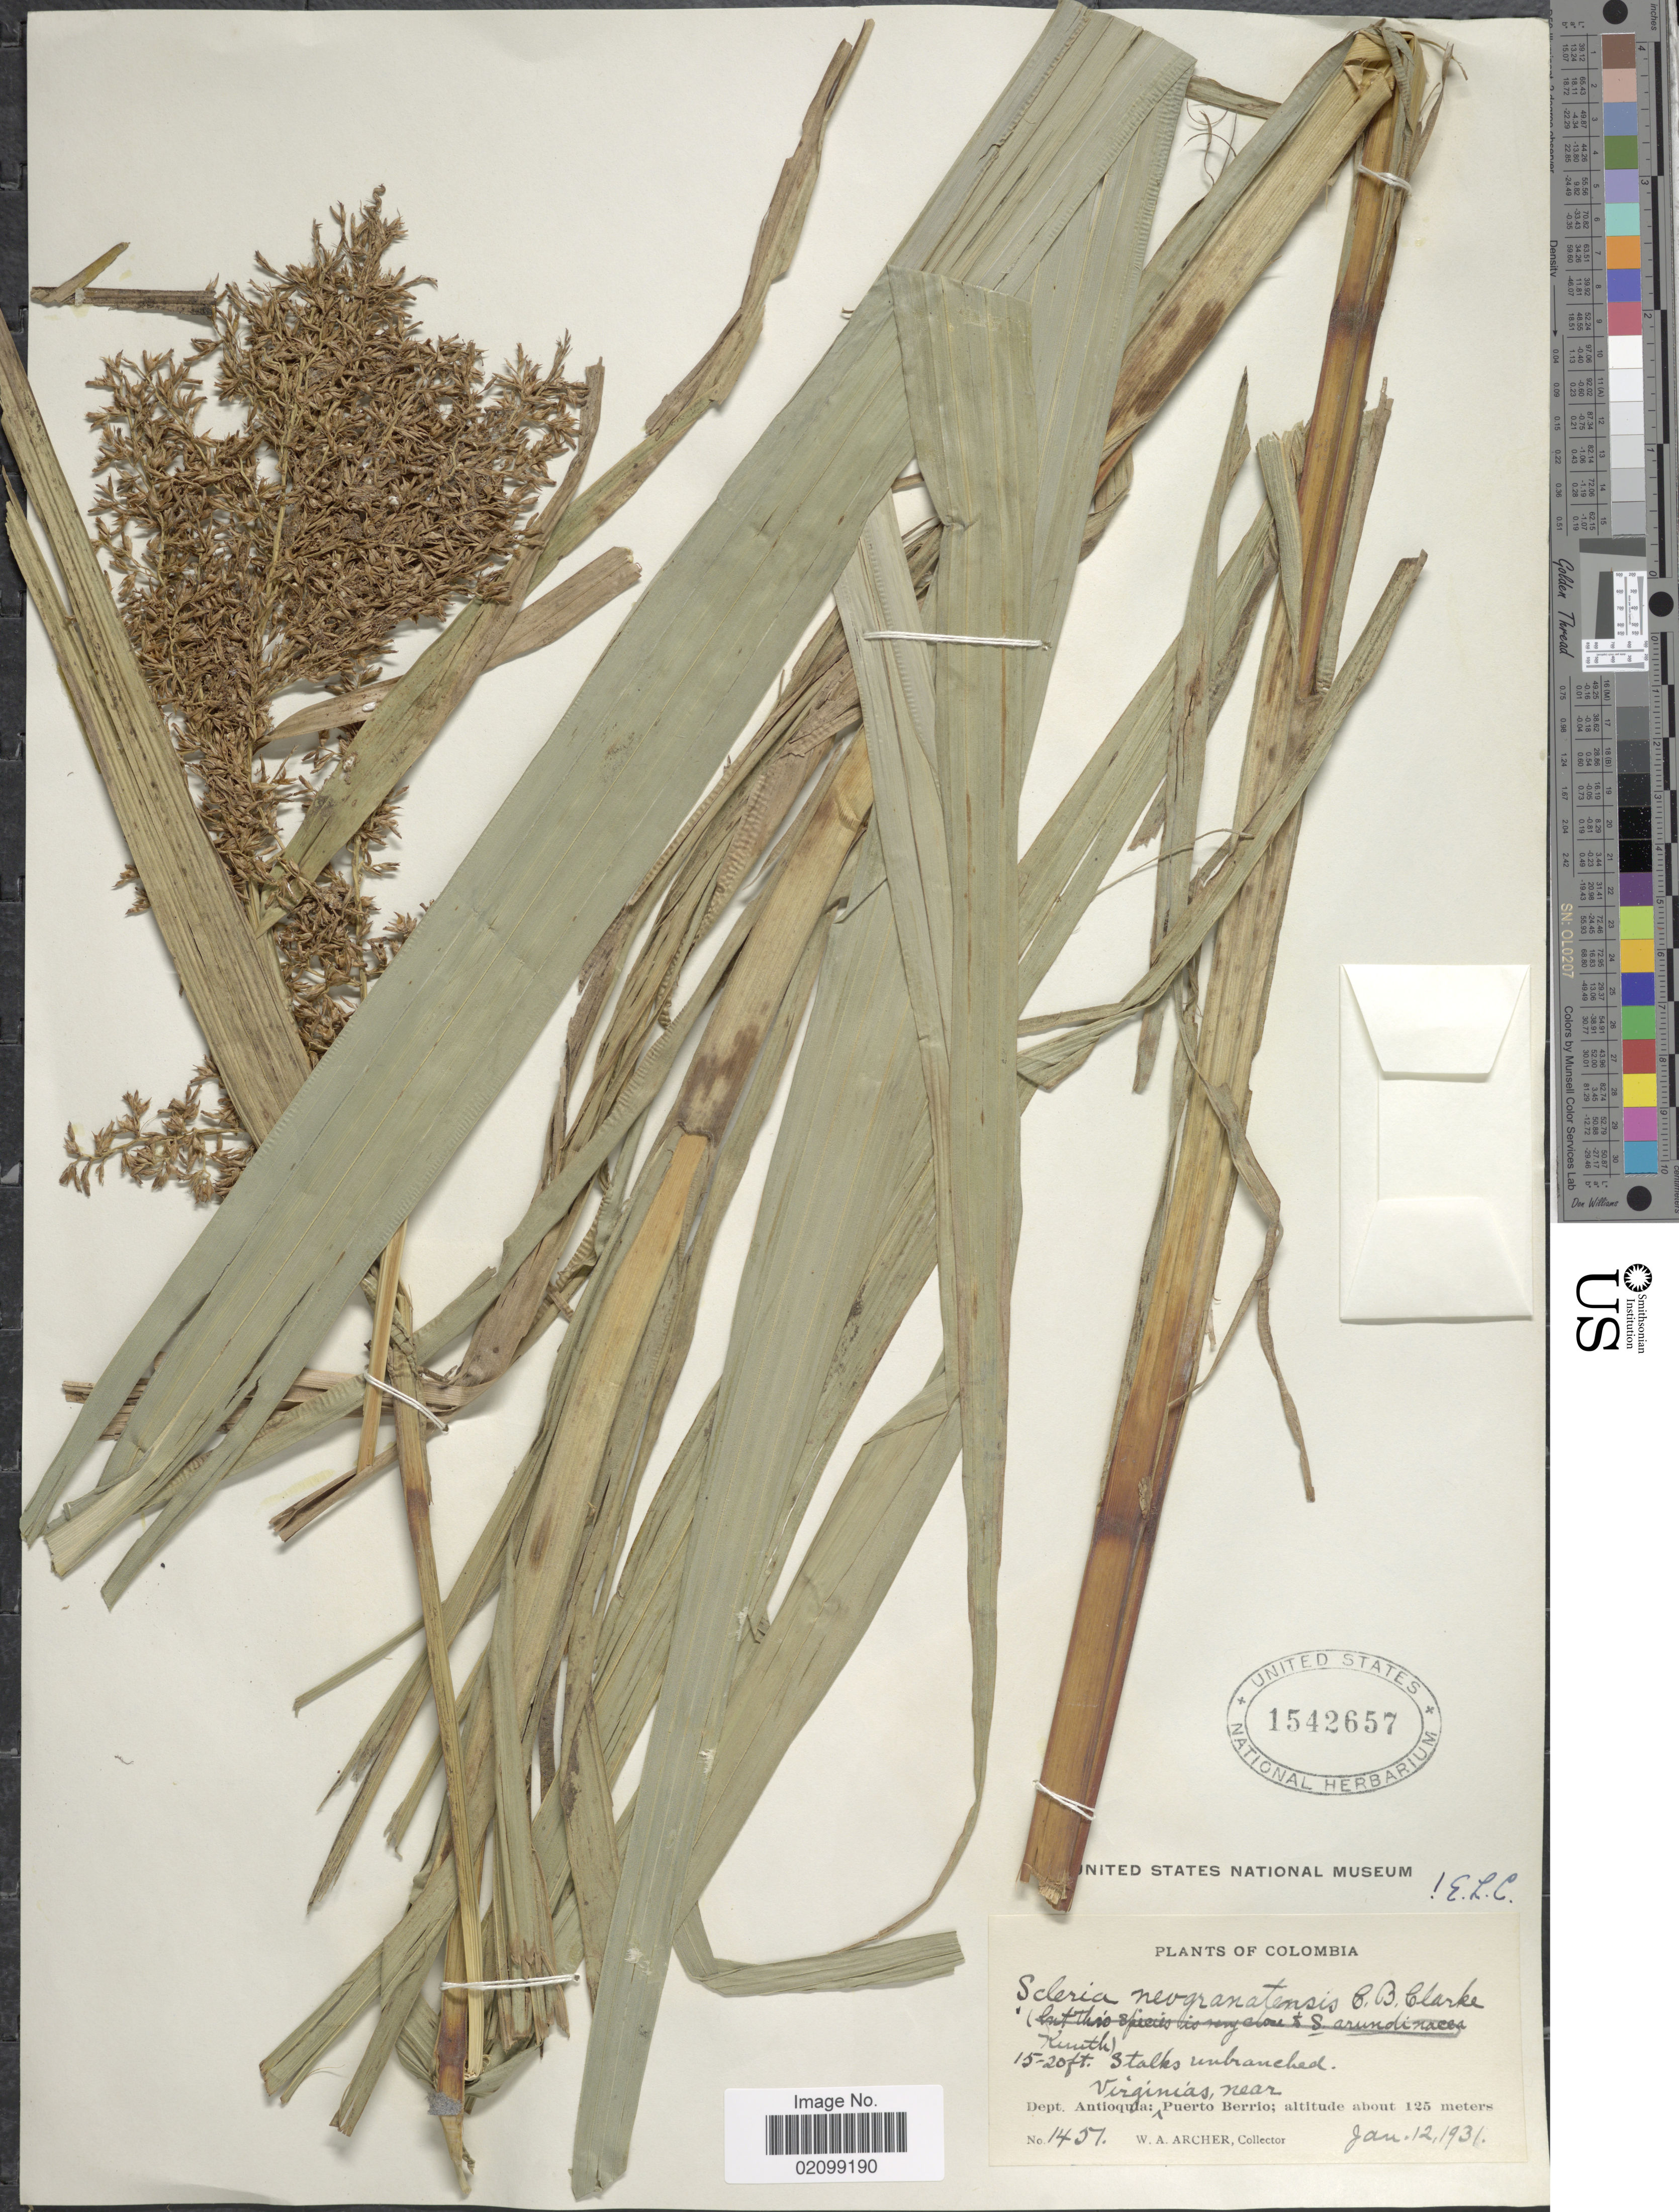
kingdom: Plantae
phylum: Tracheophyta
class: Liliopsida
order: Poales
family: Cyperaceae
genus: Scleria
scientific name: Scleria neogranatensis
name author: C.B. Clarke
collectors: W. A. Archer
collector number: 1451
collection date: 1931-01-12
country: Colombia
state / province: Antioquia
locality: Dept. Antioquia: Virginias near Puerto Berrio.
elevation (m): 125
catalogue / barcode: US 1542657